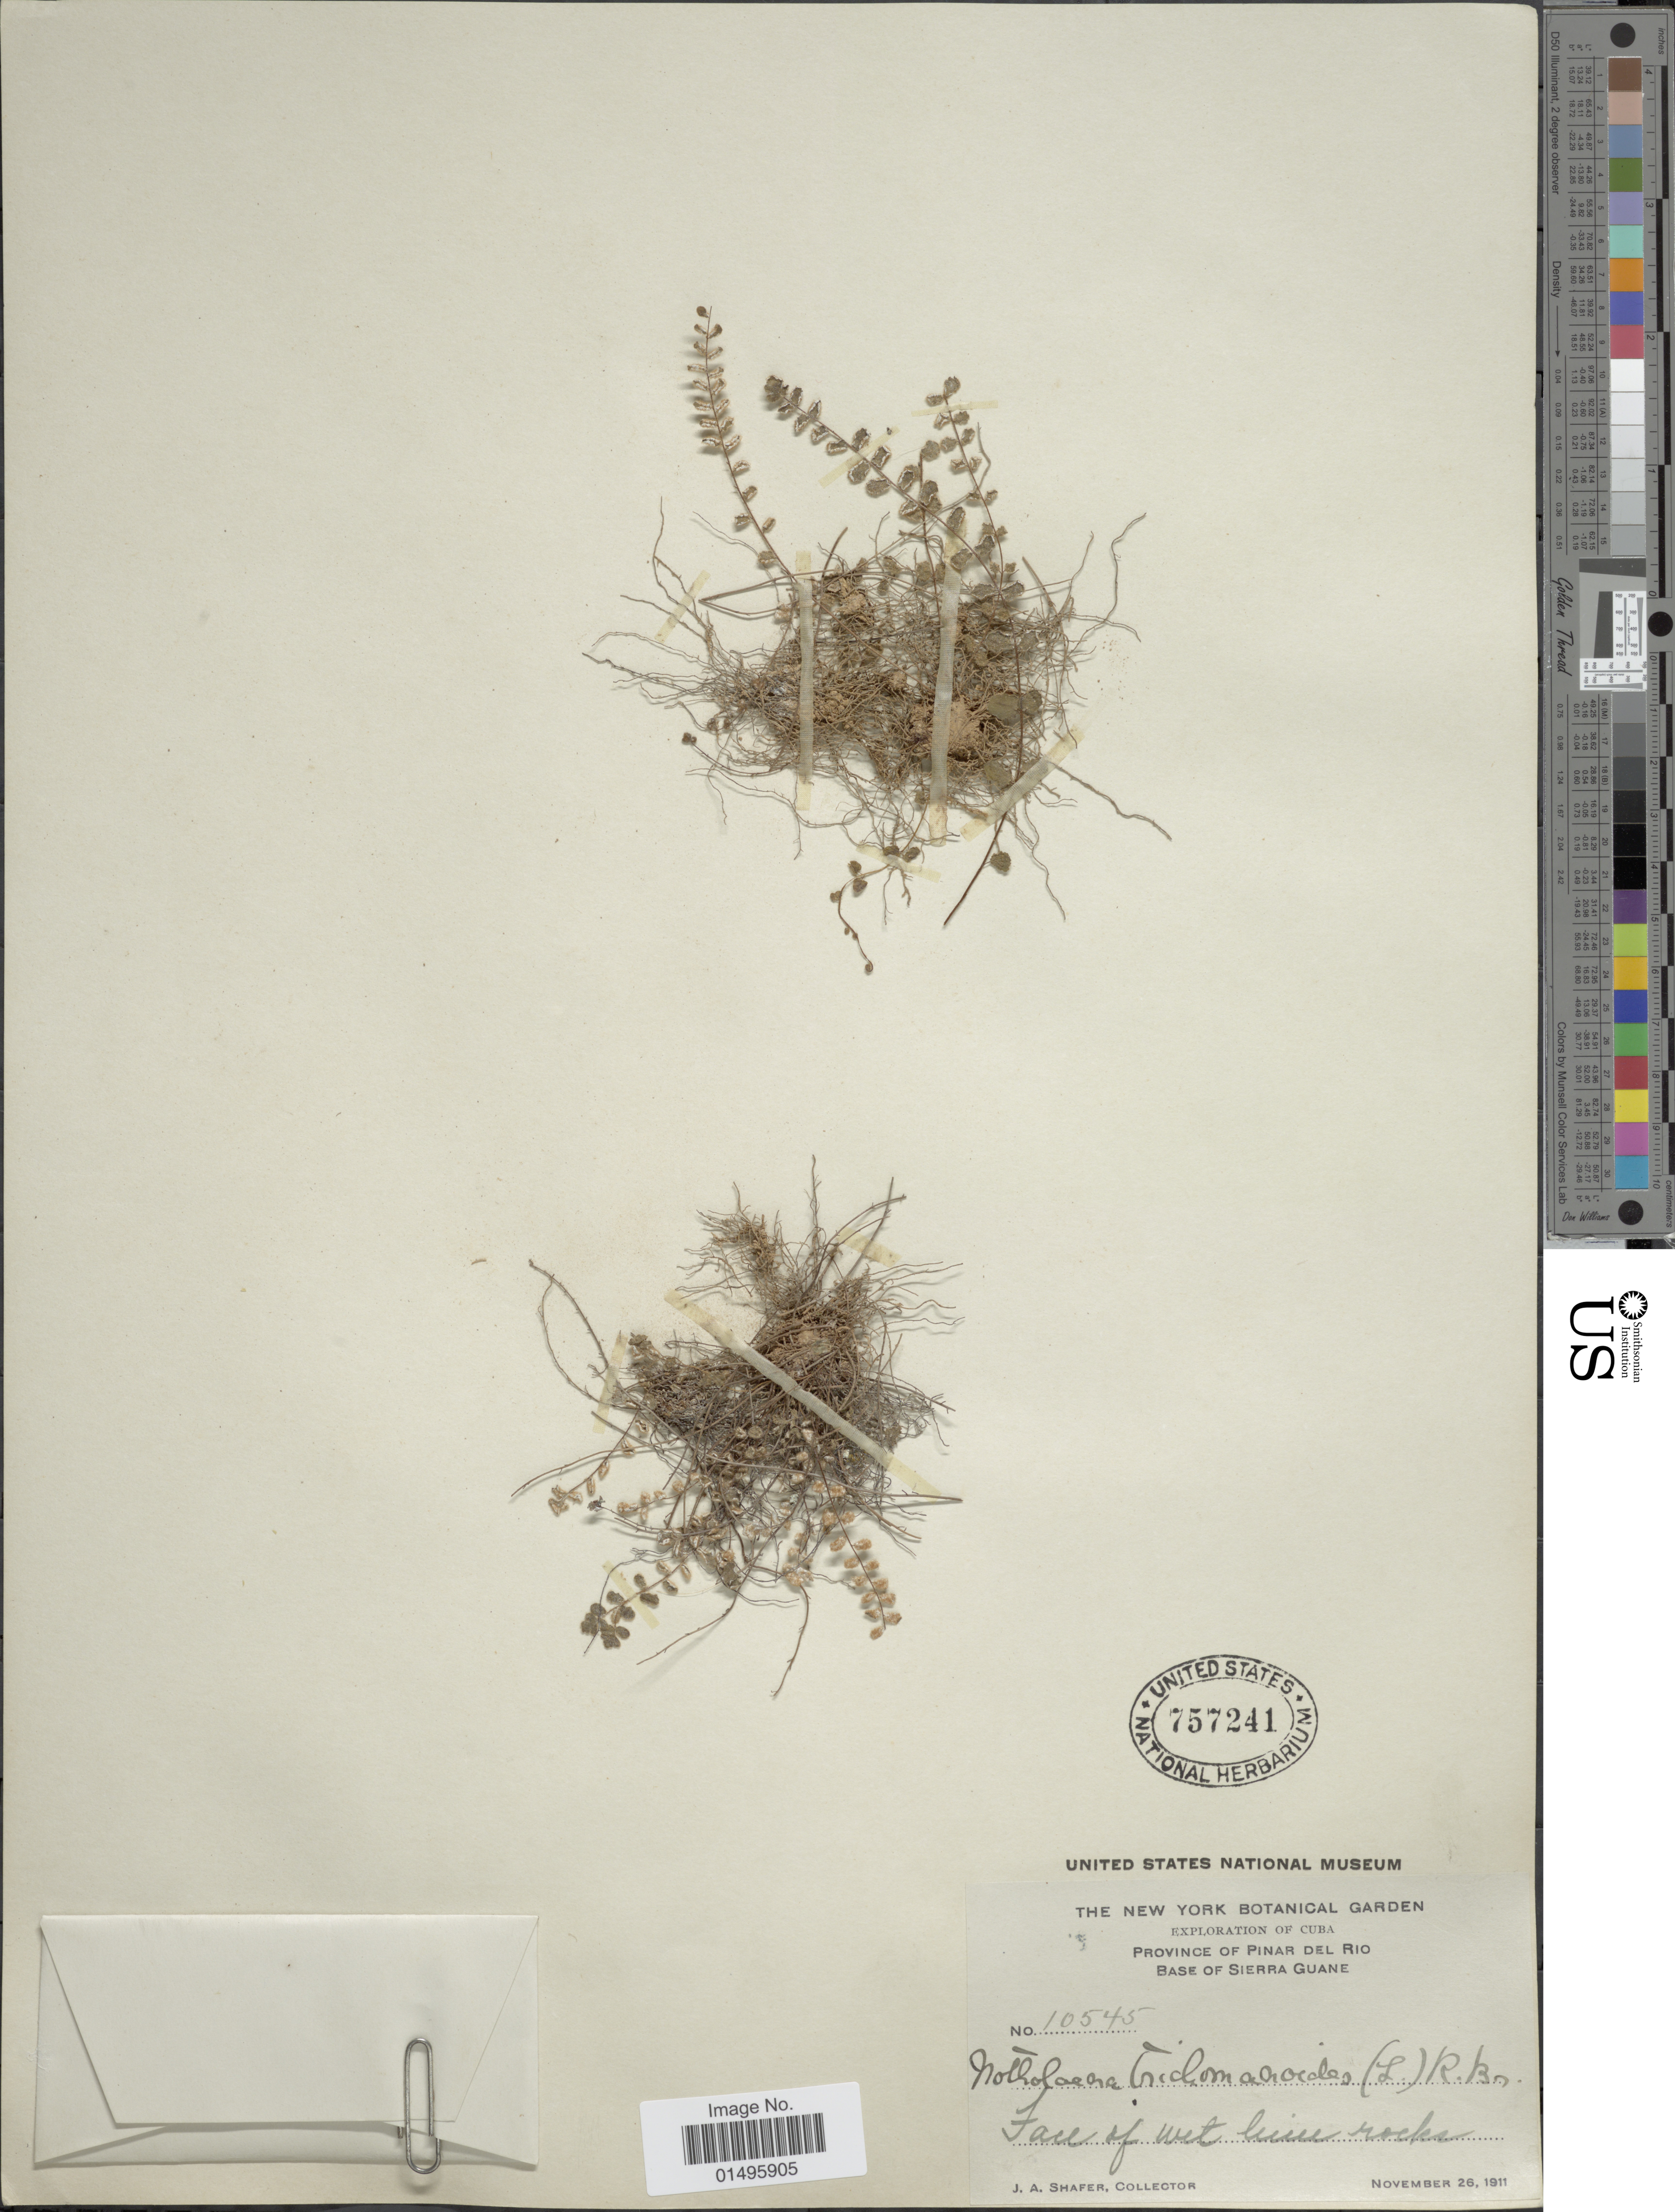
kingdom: Plantae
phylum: Tracheophyta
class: Polypodiopsida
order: Polypodiales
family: Pteridaceae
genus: Notholaena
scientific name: Notholaena trichomanoides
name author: (L.) Desv.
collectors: J. A. Shafer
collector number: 10545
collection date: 1911-11-26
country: Cuba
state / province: Pinar del Río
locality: Cuba, base of Sierra Guane.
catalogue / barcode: US 757241